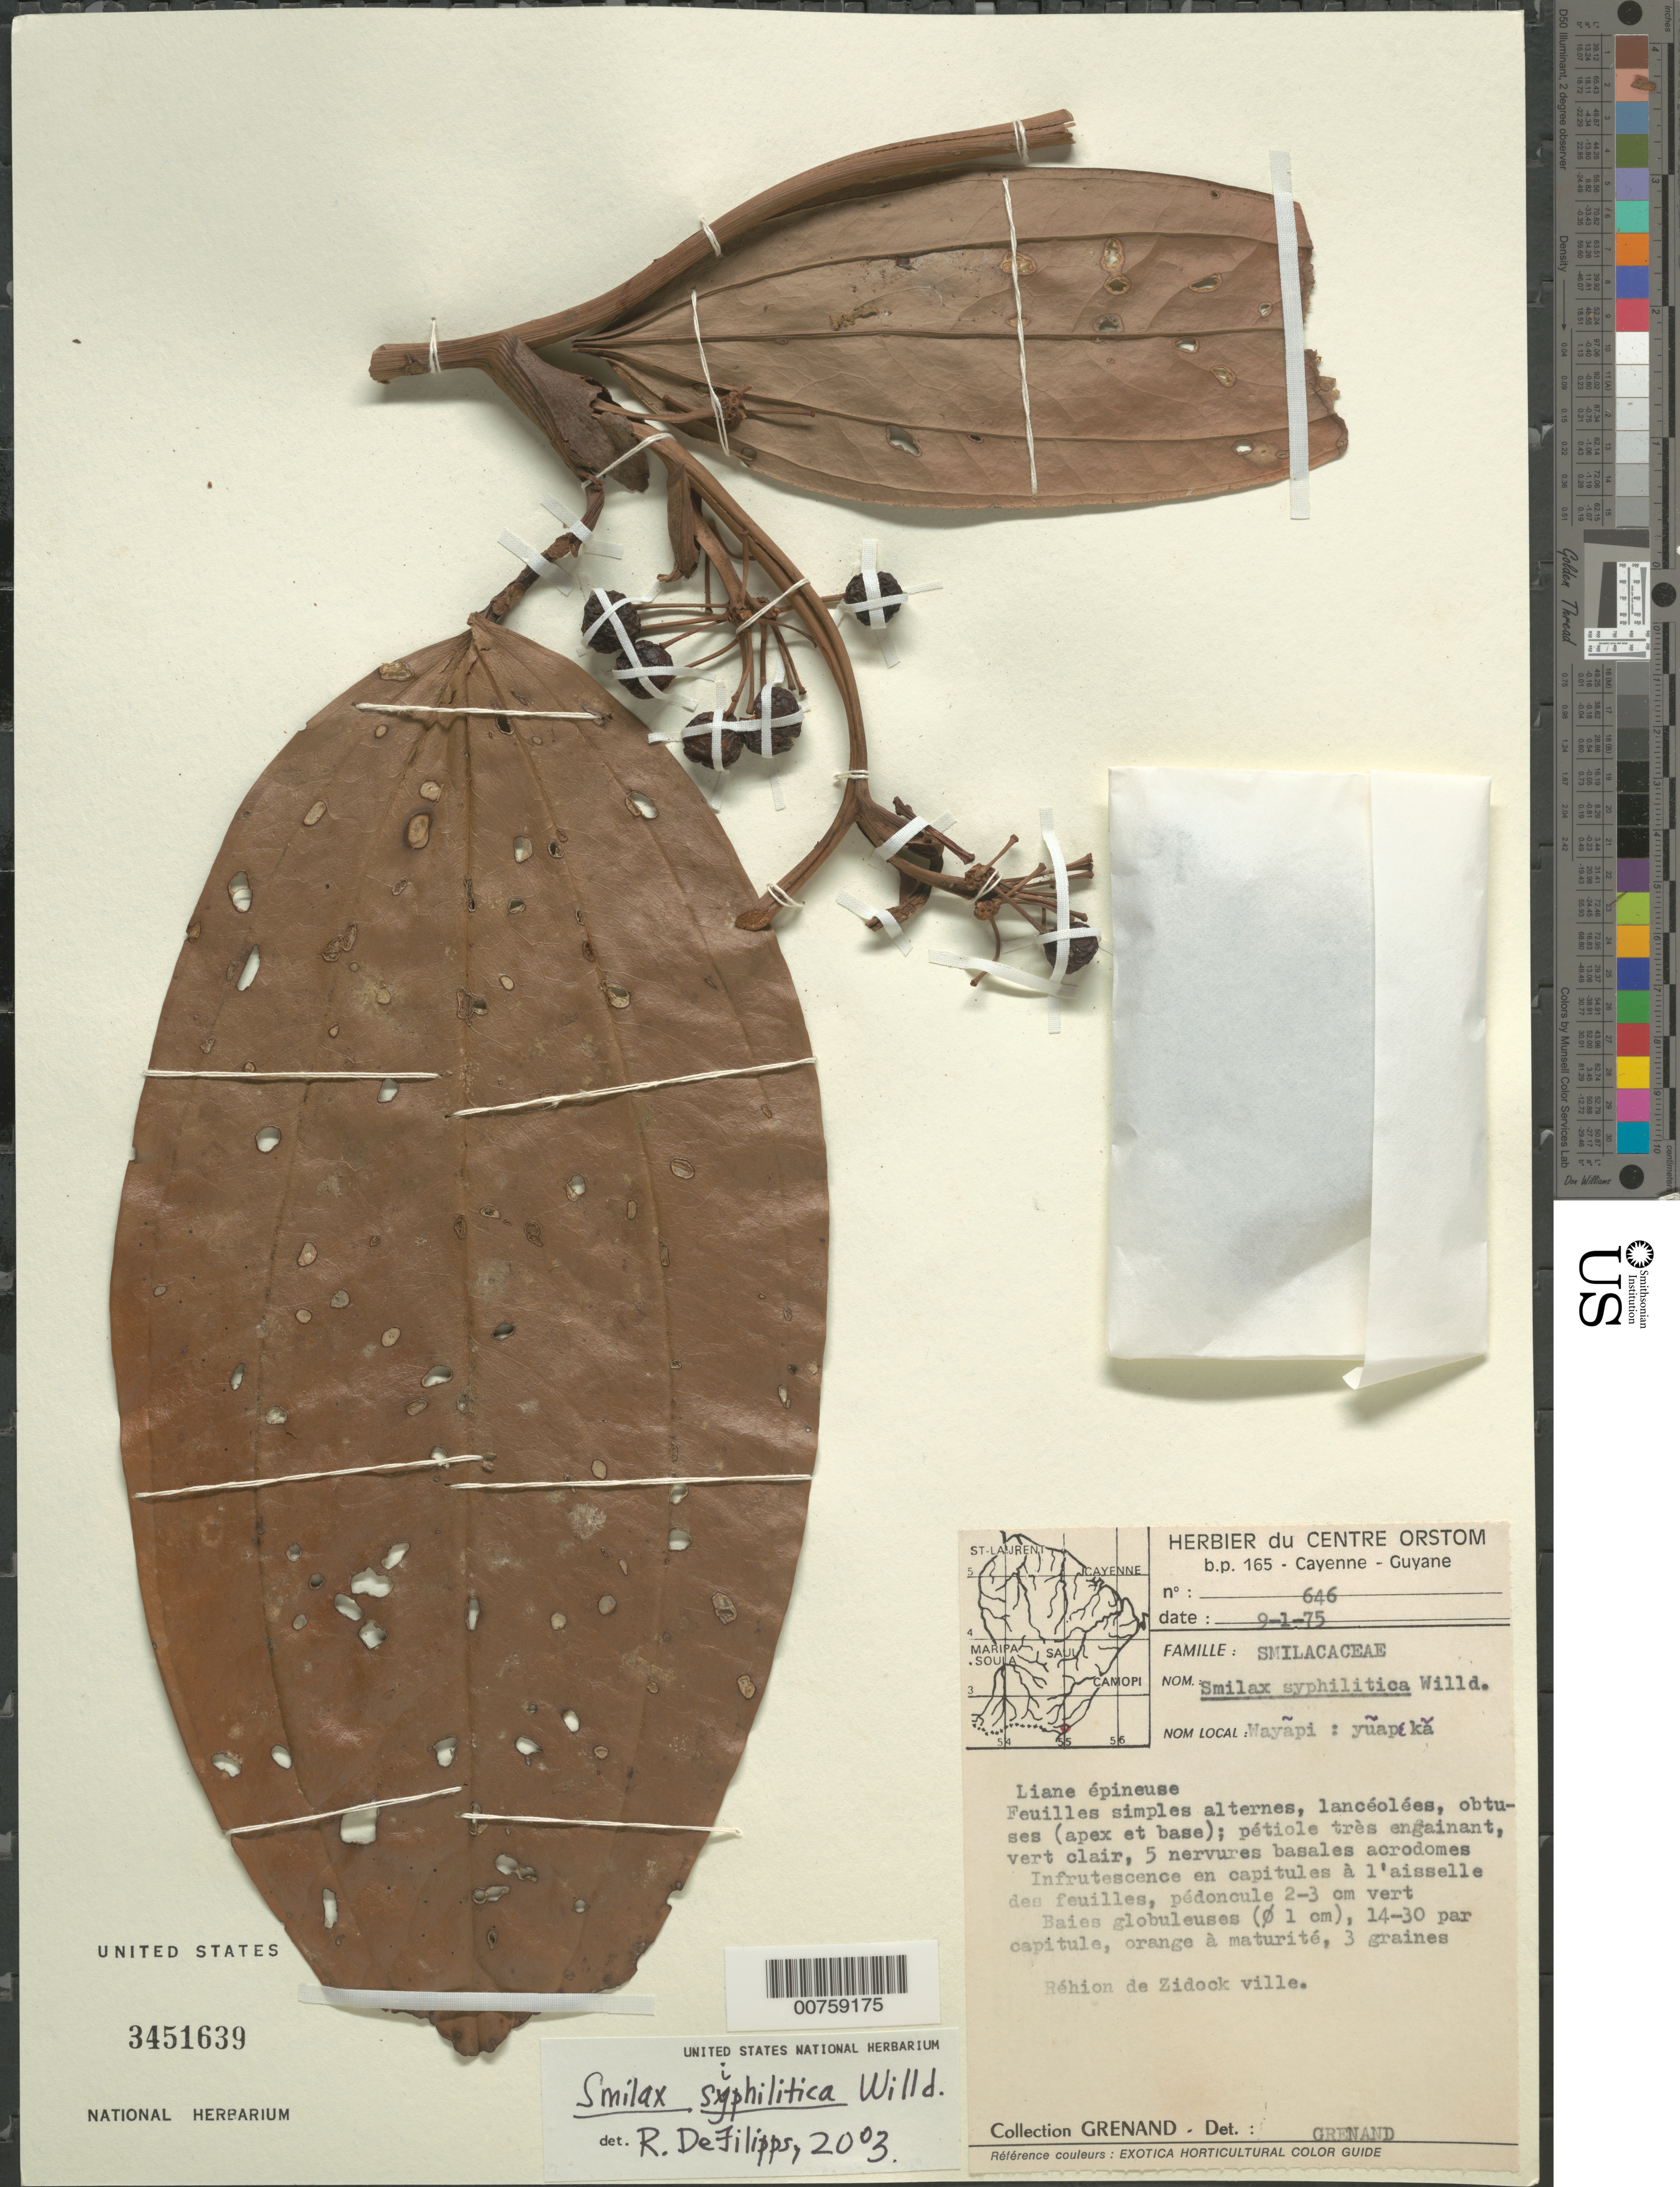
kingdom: Plantae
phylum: Tracheophyta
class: Liliopsida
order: Liliales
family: Smilacaceae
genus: Smilax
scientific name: Smilax syphilitica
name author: Humb. & Bonpl.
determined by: DeFilipps, R. A.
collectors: P. Grenand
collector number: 646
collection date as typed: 9-Jan-75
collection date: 1975-01-09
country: French Guiana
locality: Trois Sauts (Haut Oyapock), near Zidock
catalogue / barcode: US 3451639